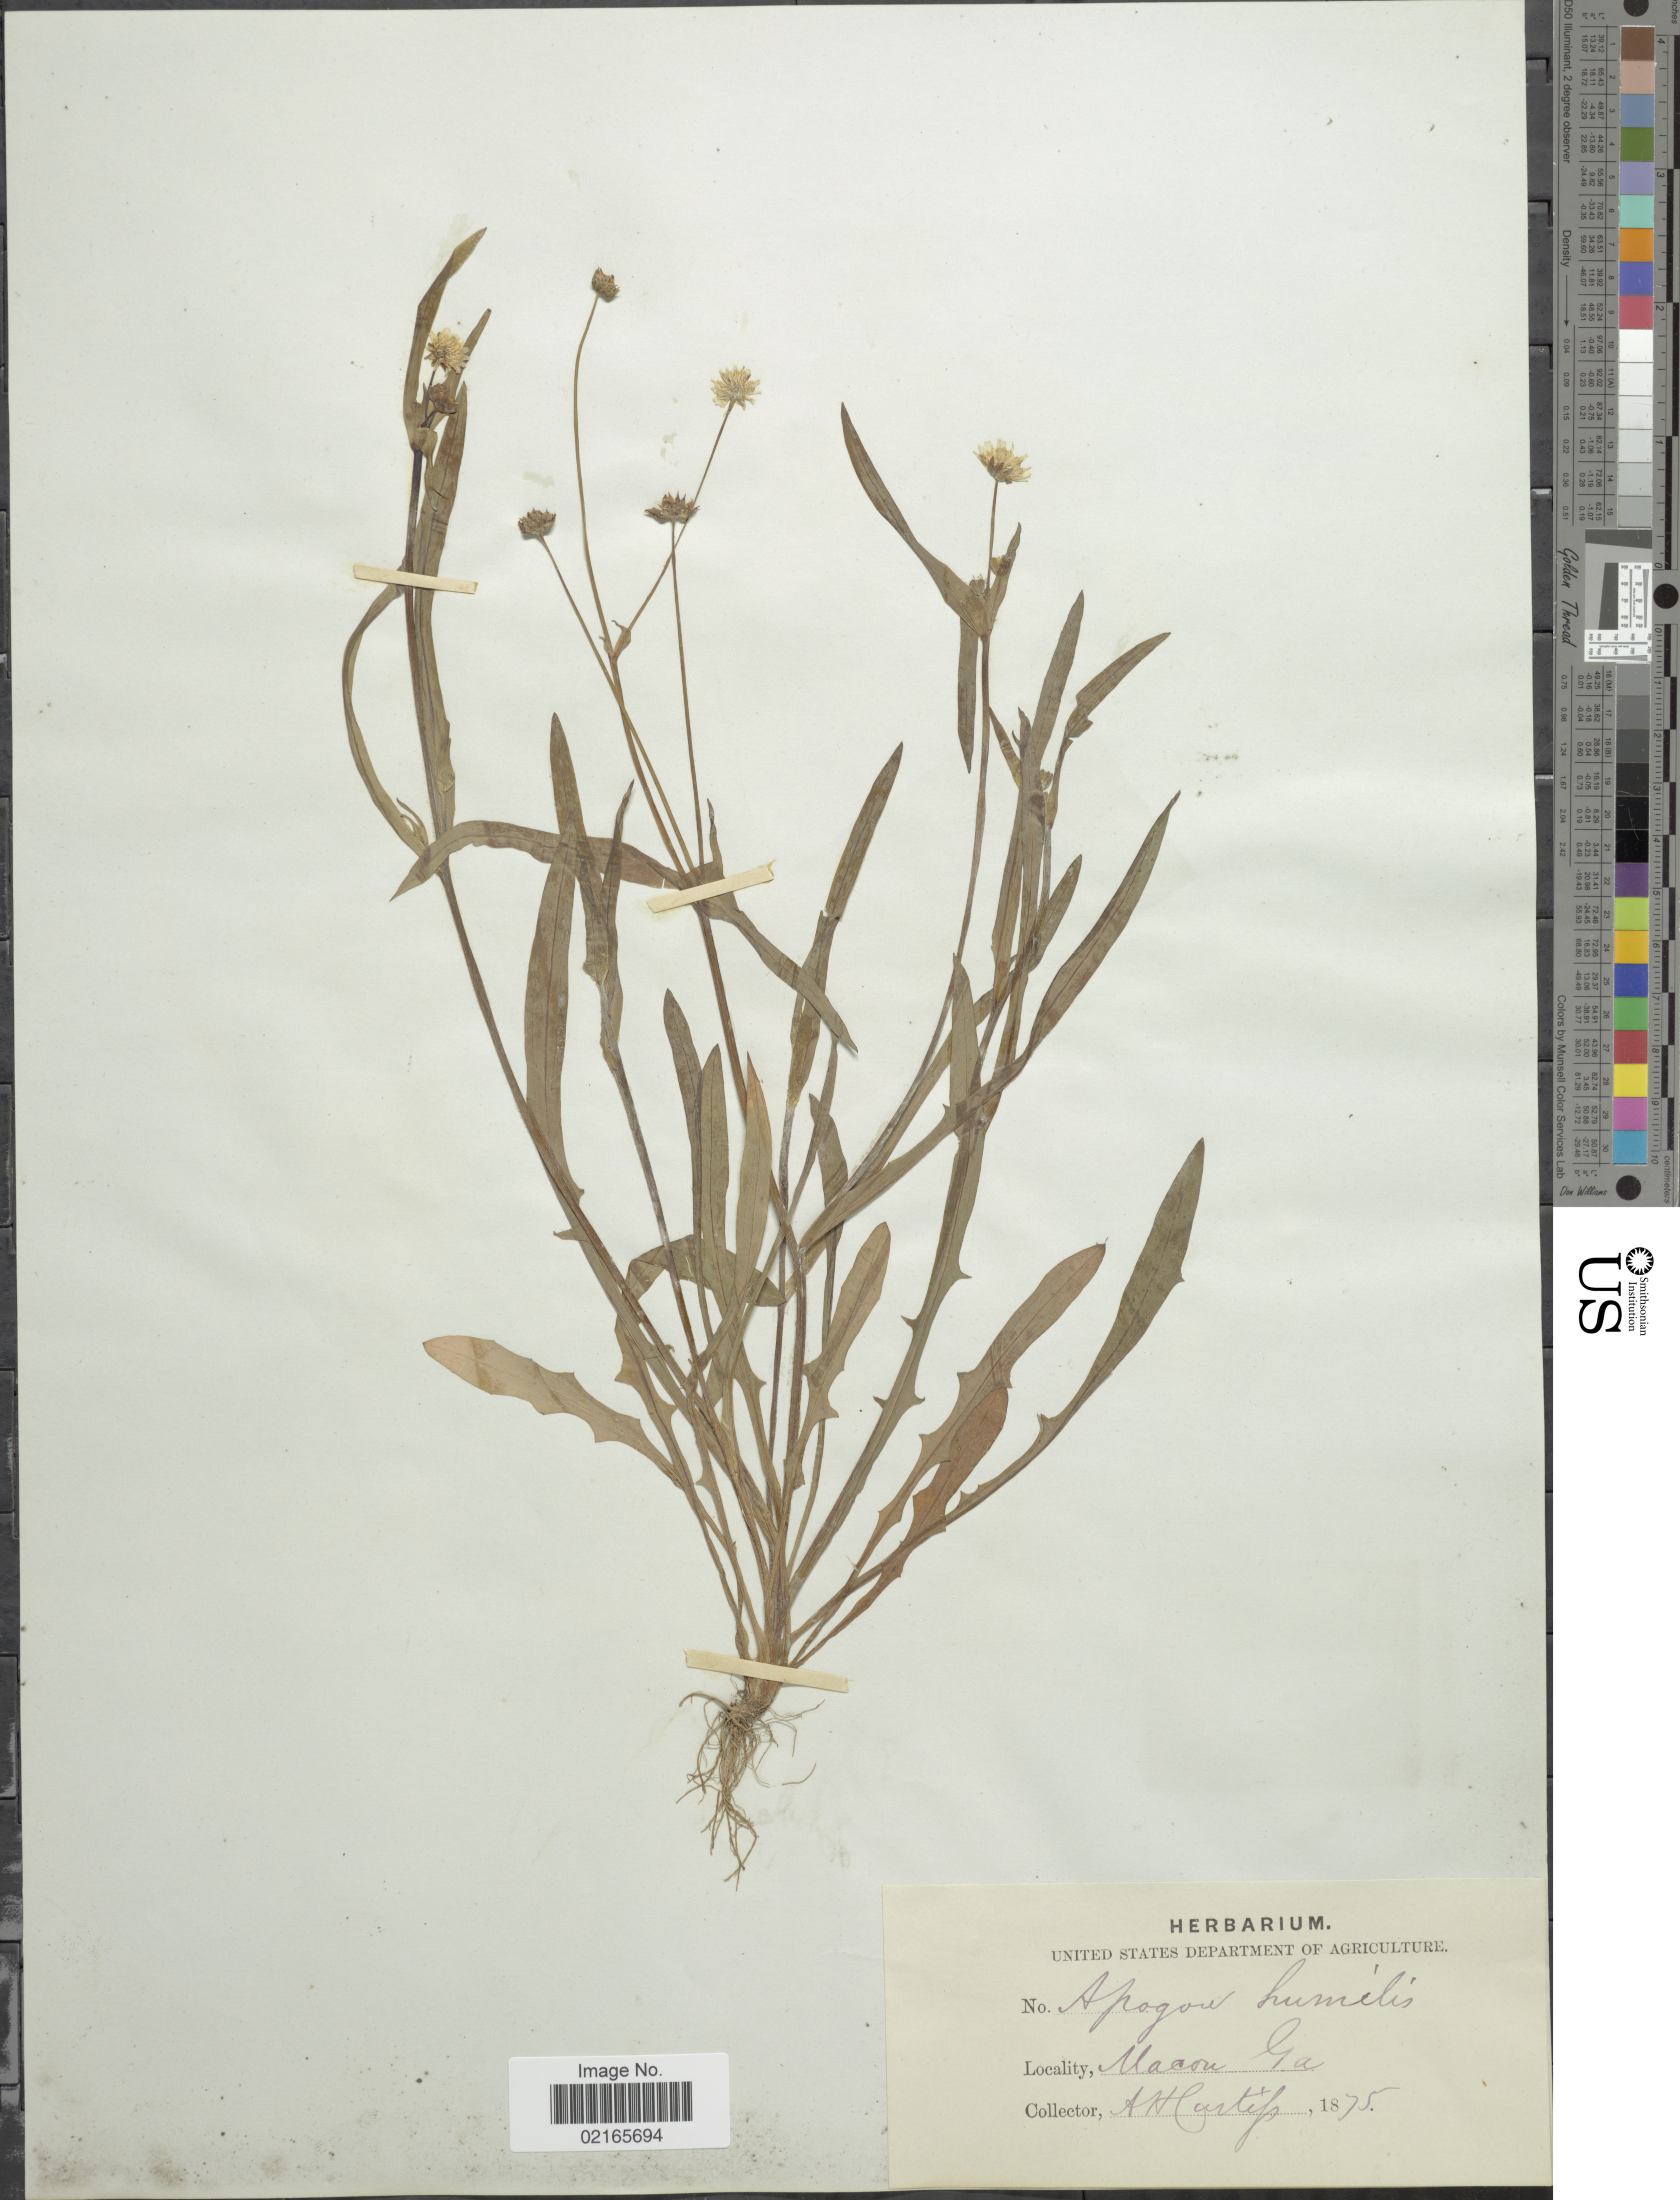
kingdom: Plantae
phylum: Tracheophyta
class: Magnoliopsida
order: Asterales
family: Asteraceae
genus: Krigia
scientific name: Krigia oppositifolia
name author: Raf.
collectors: A. Curtip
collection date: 1875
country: United States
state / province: Georgia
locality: Macon